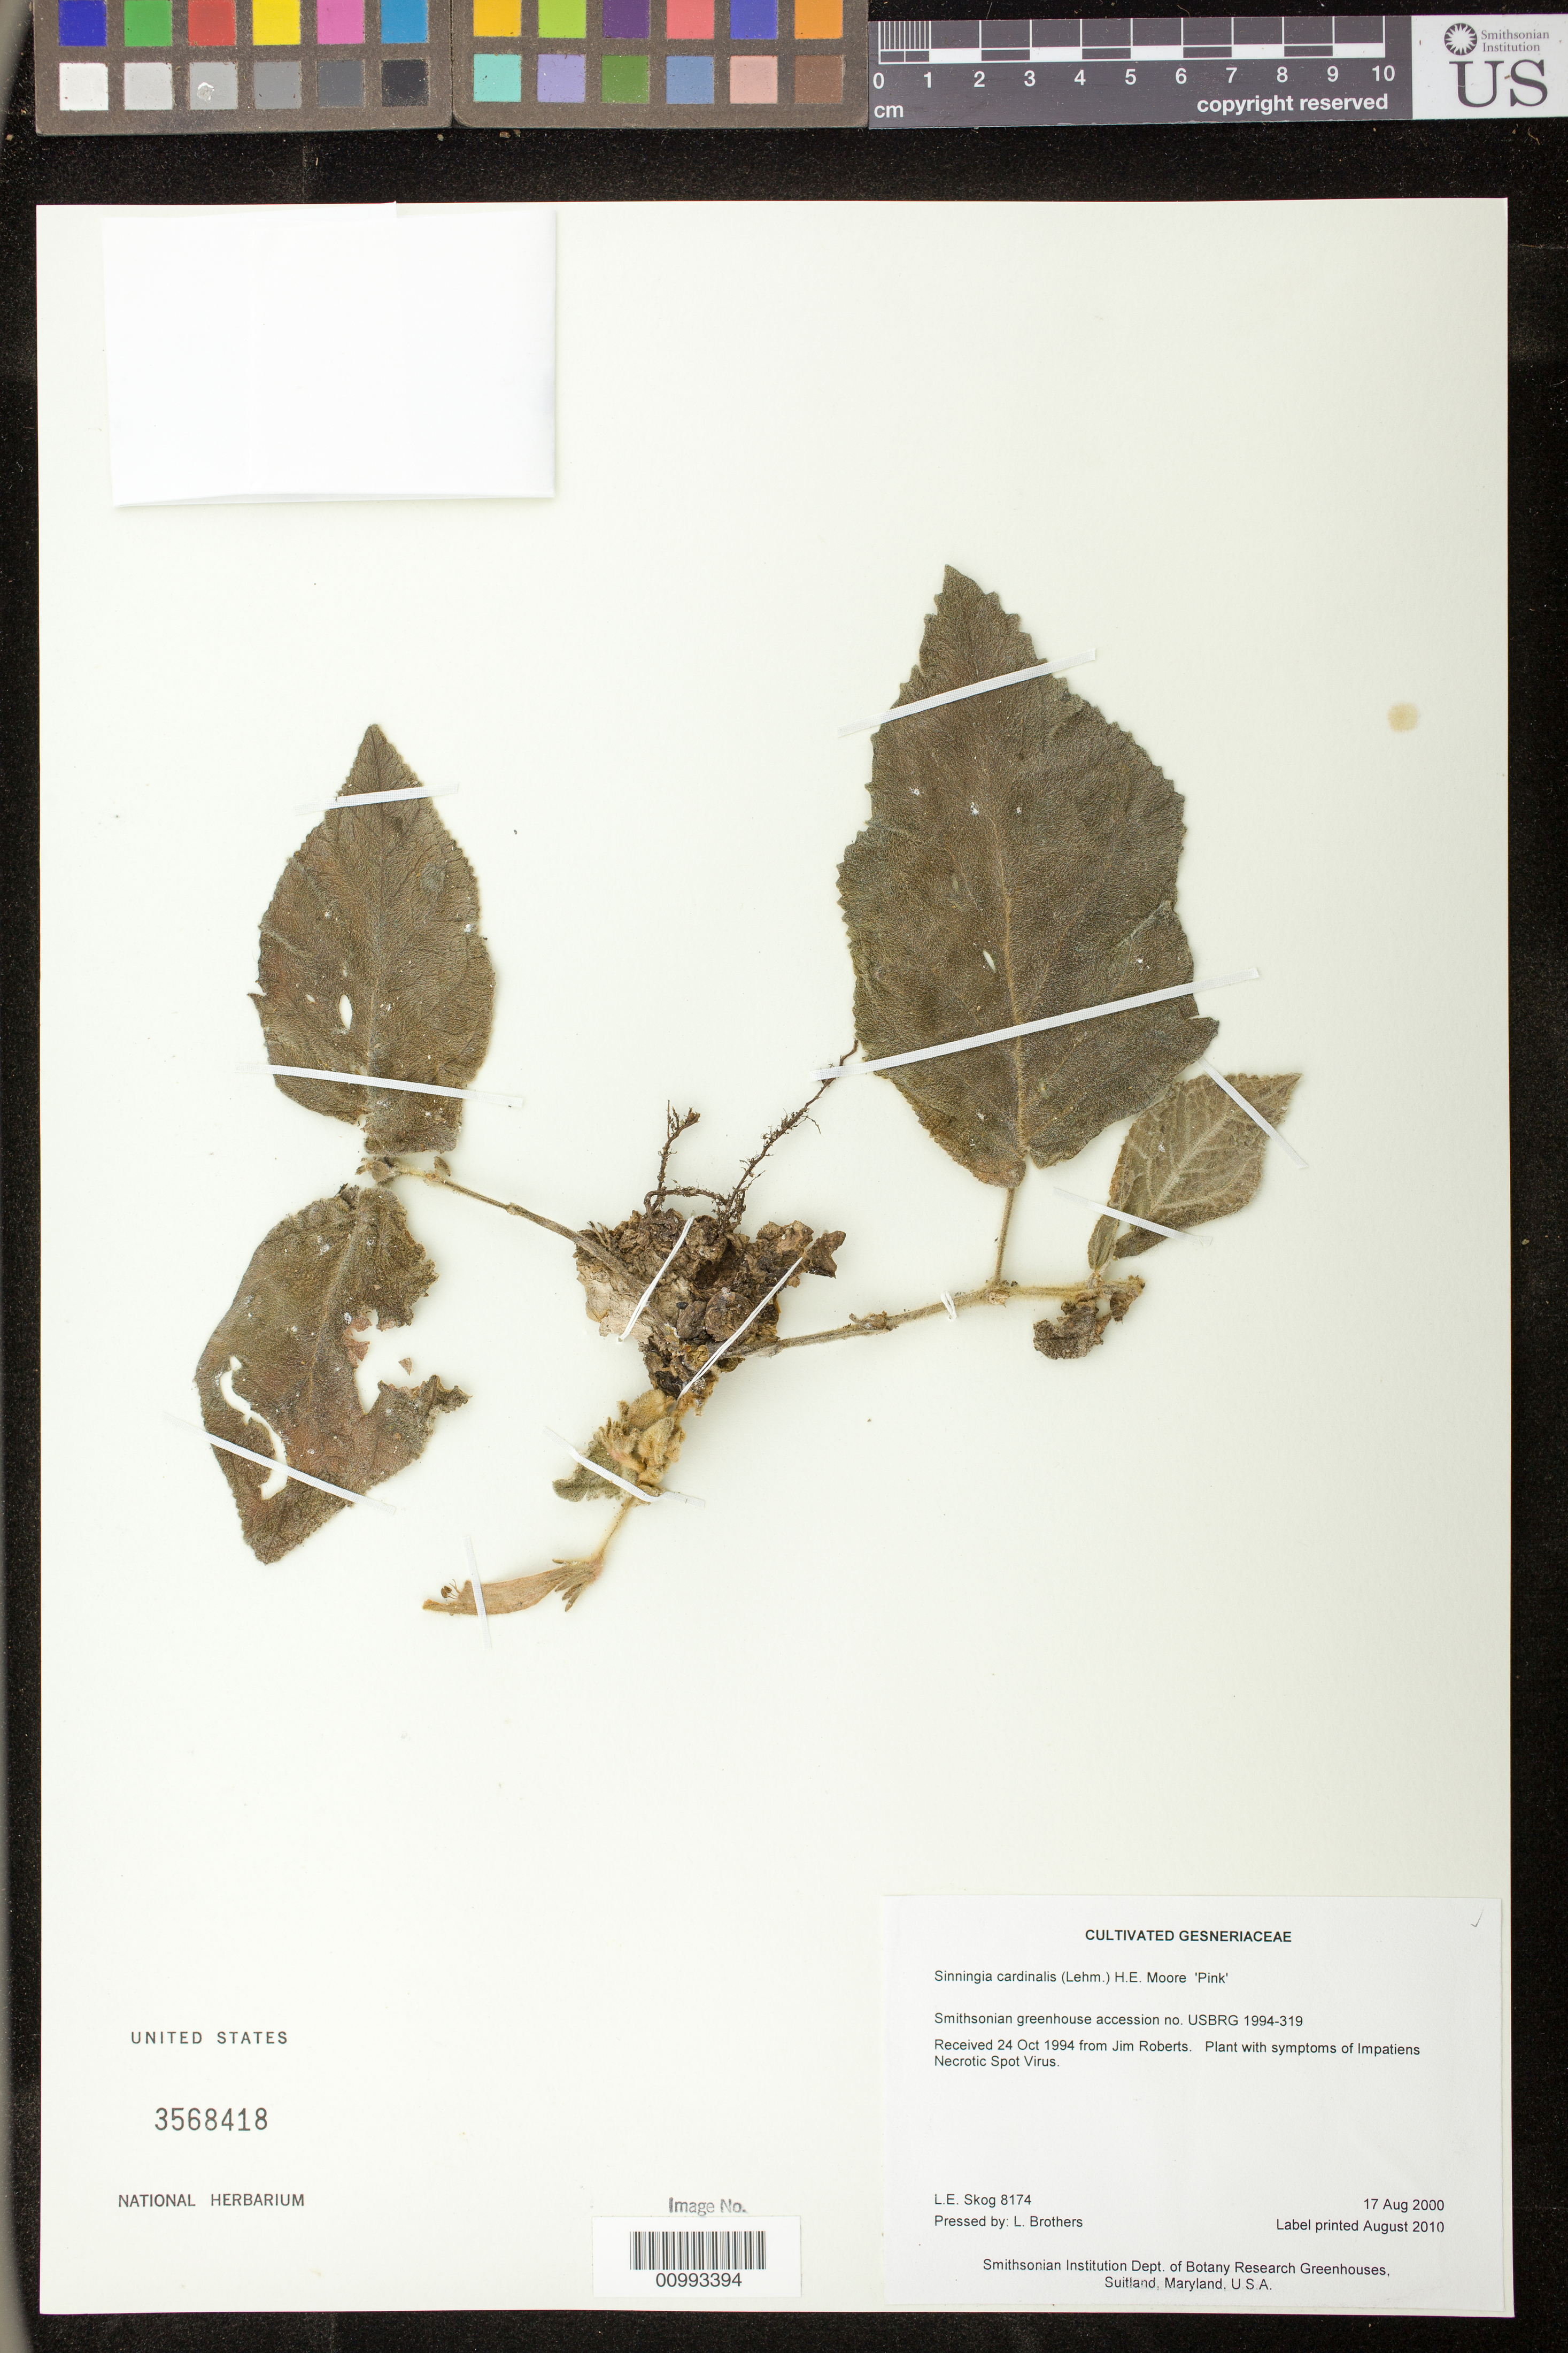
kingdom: Plantae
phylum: Tracheophyta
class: Magnoliopsida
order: Lamiales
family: Gesneriaceae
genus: Sinningia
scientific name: Sinningia cardinalis 'Pink'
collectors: L. E. Skog & L. Brothers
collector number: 8174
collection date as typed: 17 Aug 2000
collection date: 2000-08-17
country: United States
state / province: Maryland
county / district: Prince George's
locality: Smithsonian Institution Dept. of Botany Research Greenhouses, Suitland, Maryland, U.S.A.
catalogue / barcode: US 3568418